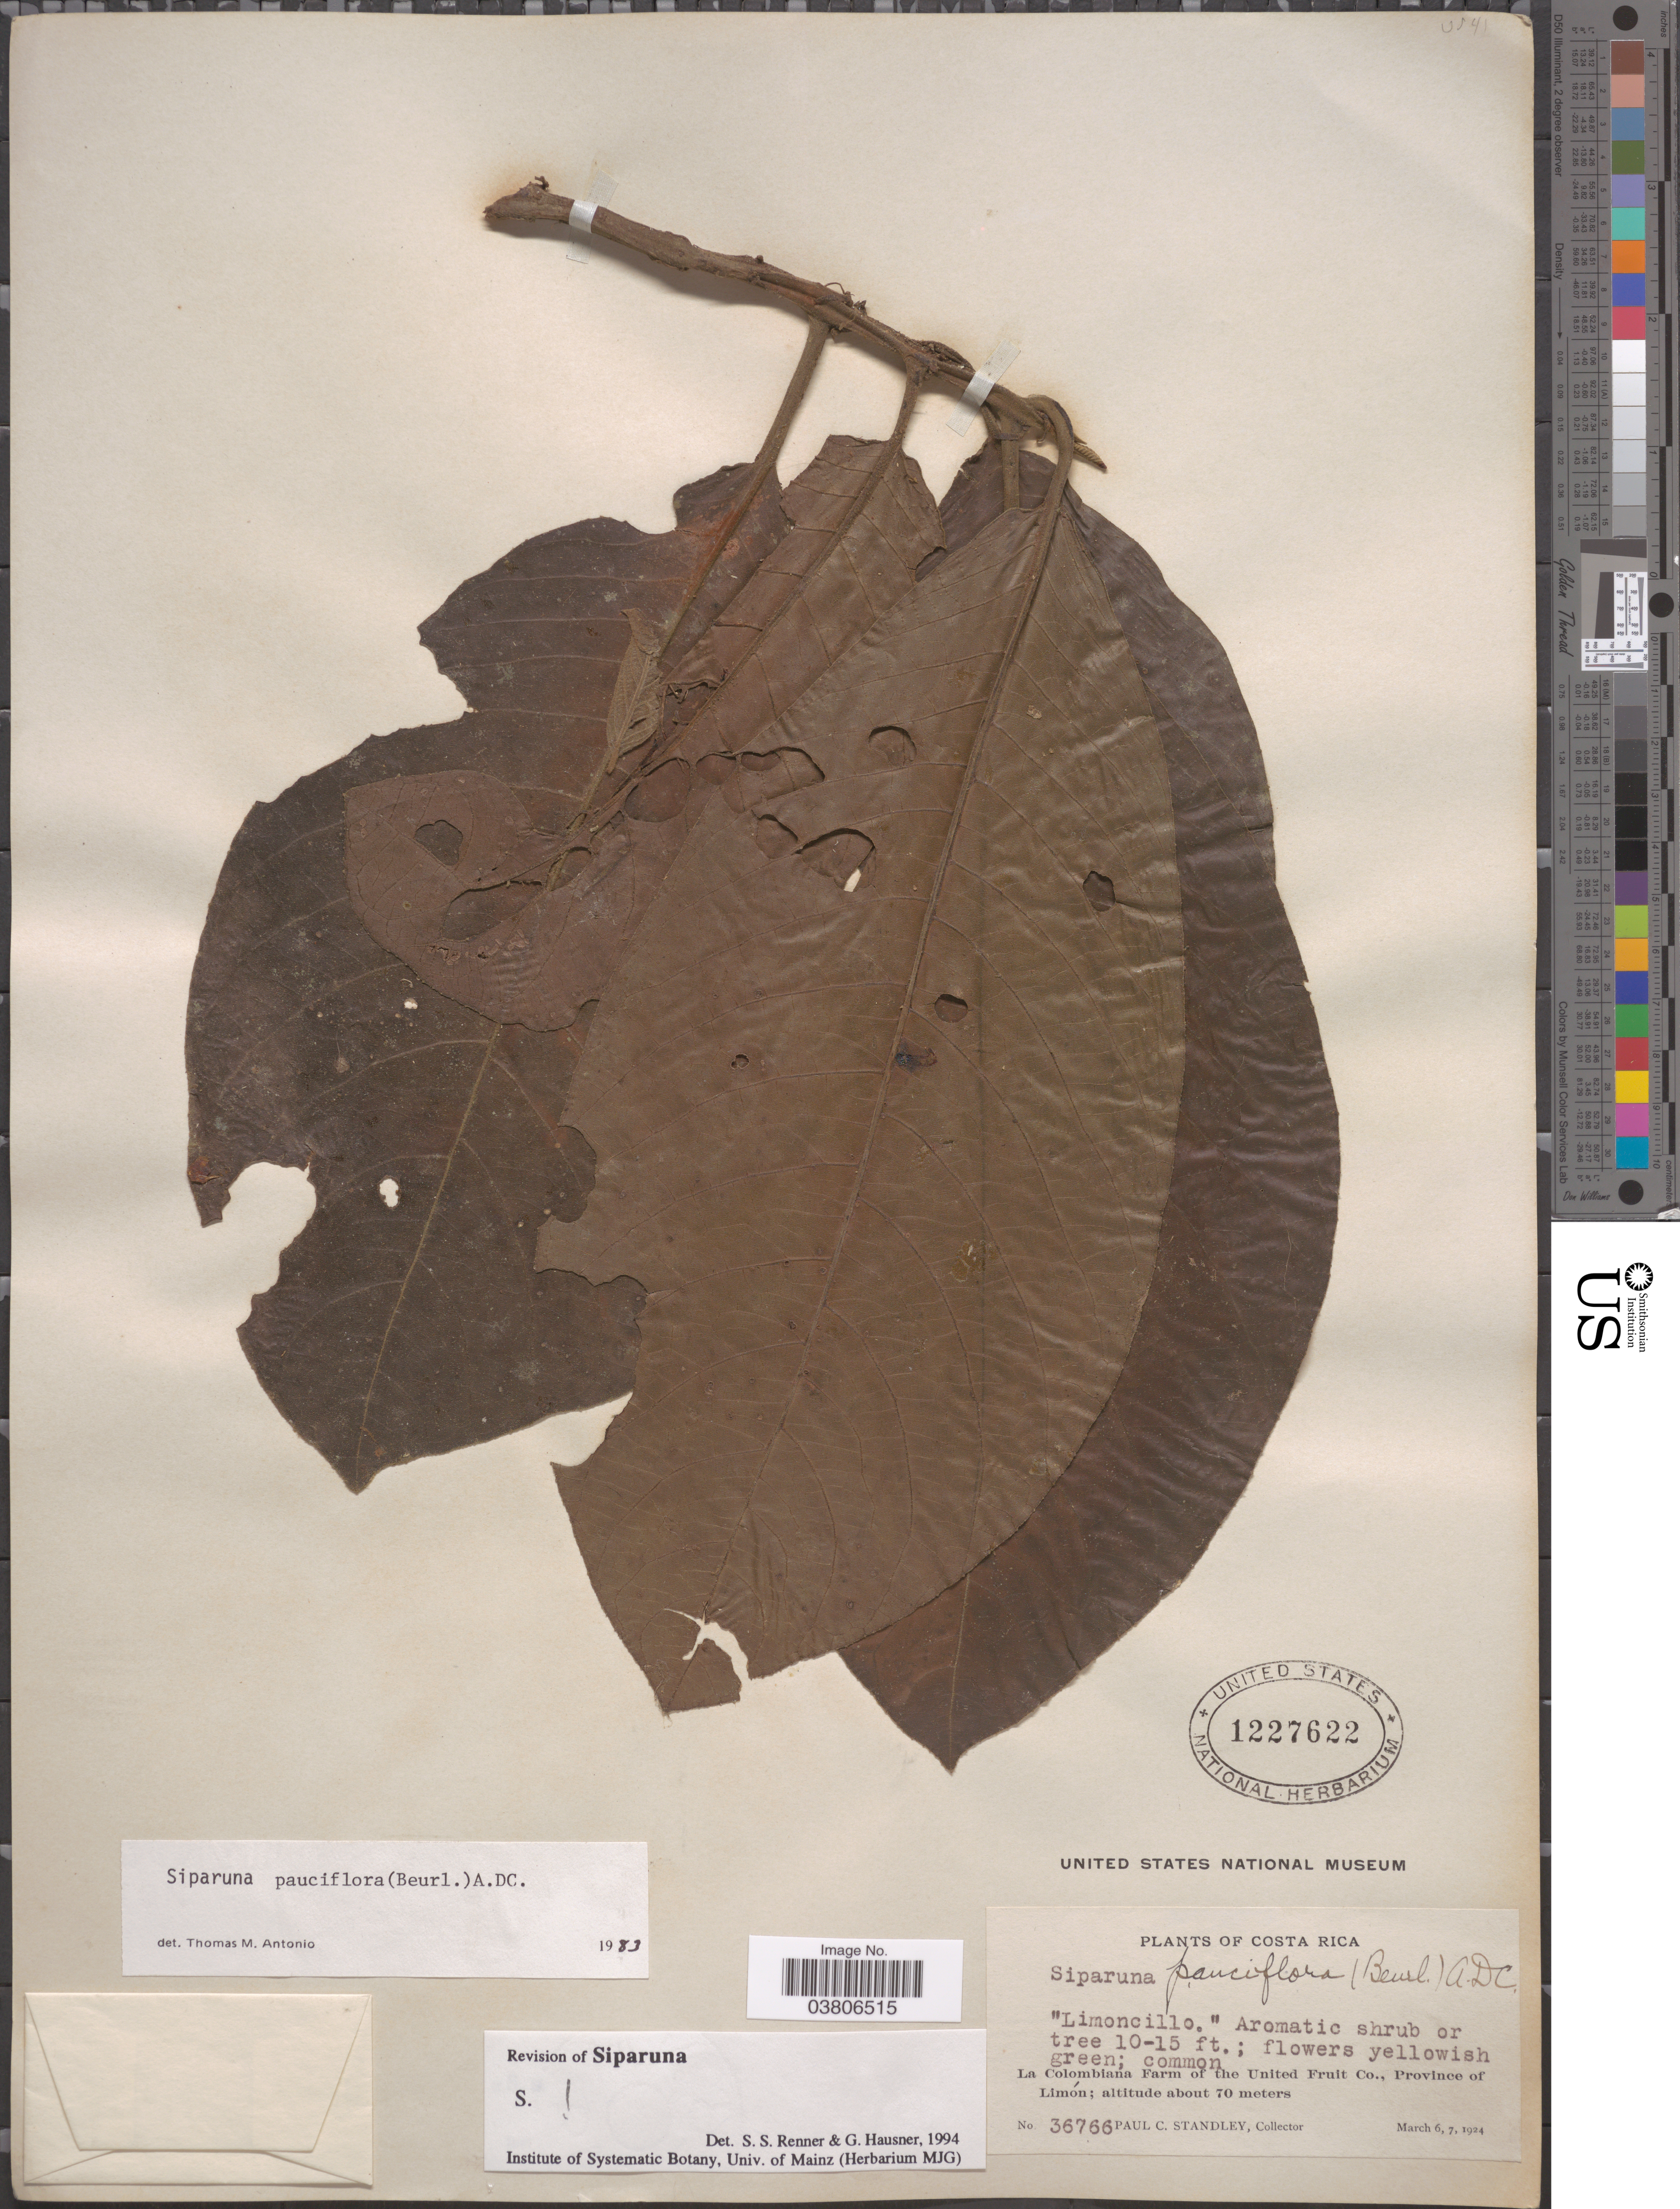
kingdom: Plantae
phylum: Tracheophyta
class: Magnoliopsida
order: Laurales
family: Siparunaceae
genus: Siparuna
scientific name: Siparuna pauciflora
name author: (Beurling) A. DC.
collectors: P. C. Standley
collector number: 36766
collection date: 1924-03-06/1924-03-07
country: Costa Rica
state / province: Limón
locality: La Colombiana Farm of the United Fruit Co.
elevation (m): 70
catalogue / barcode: US 1227622